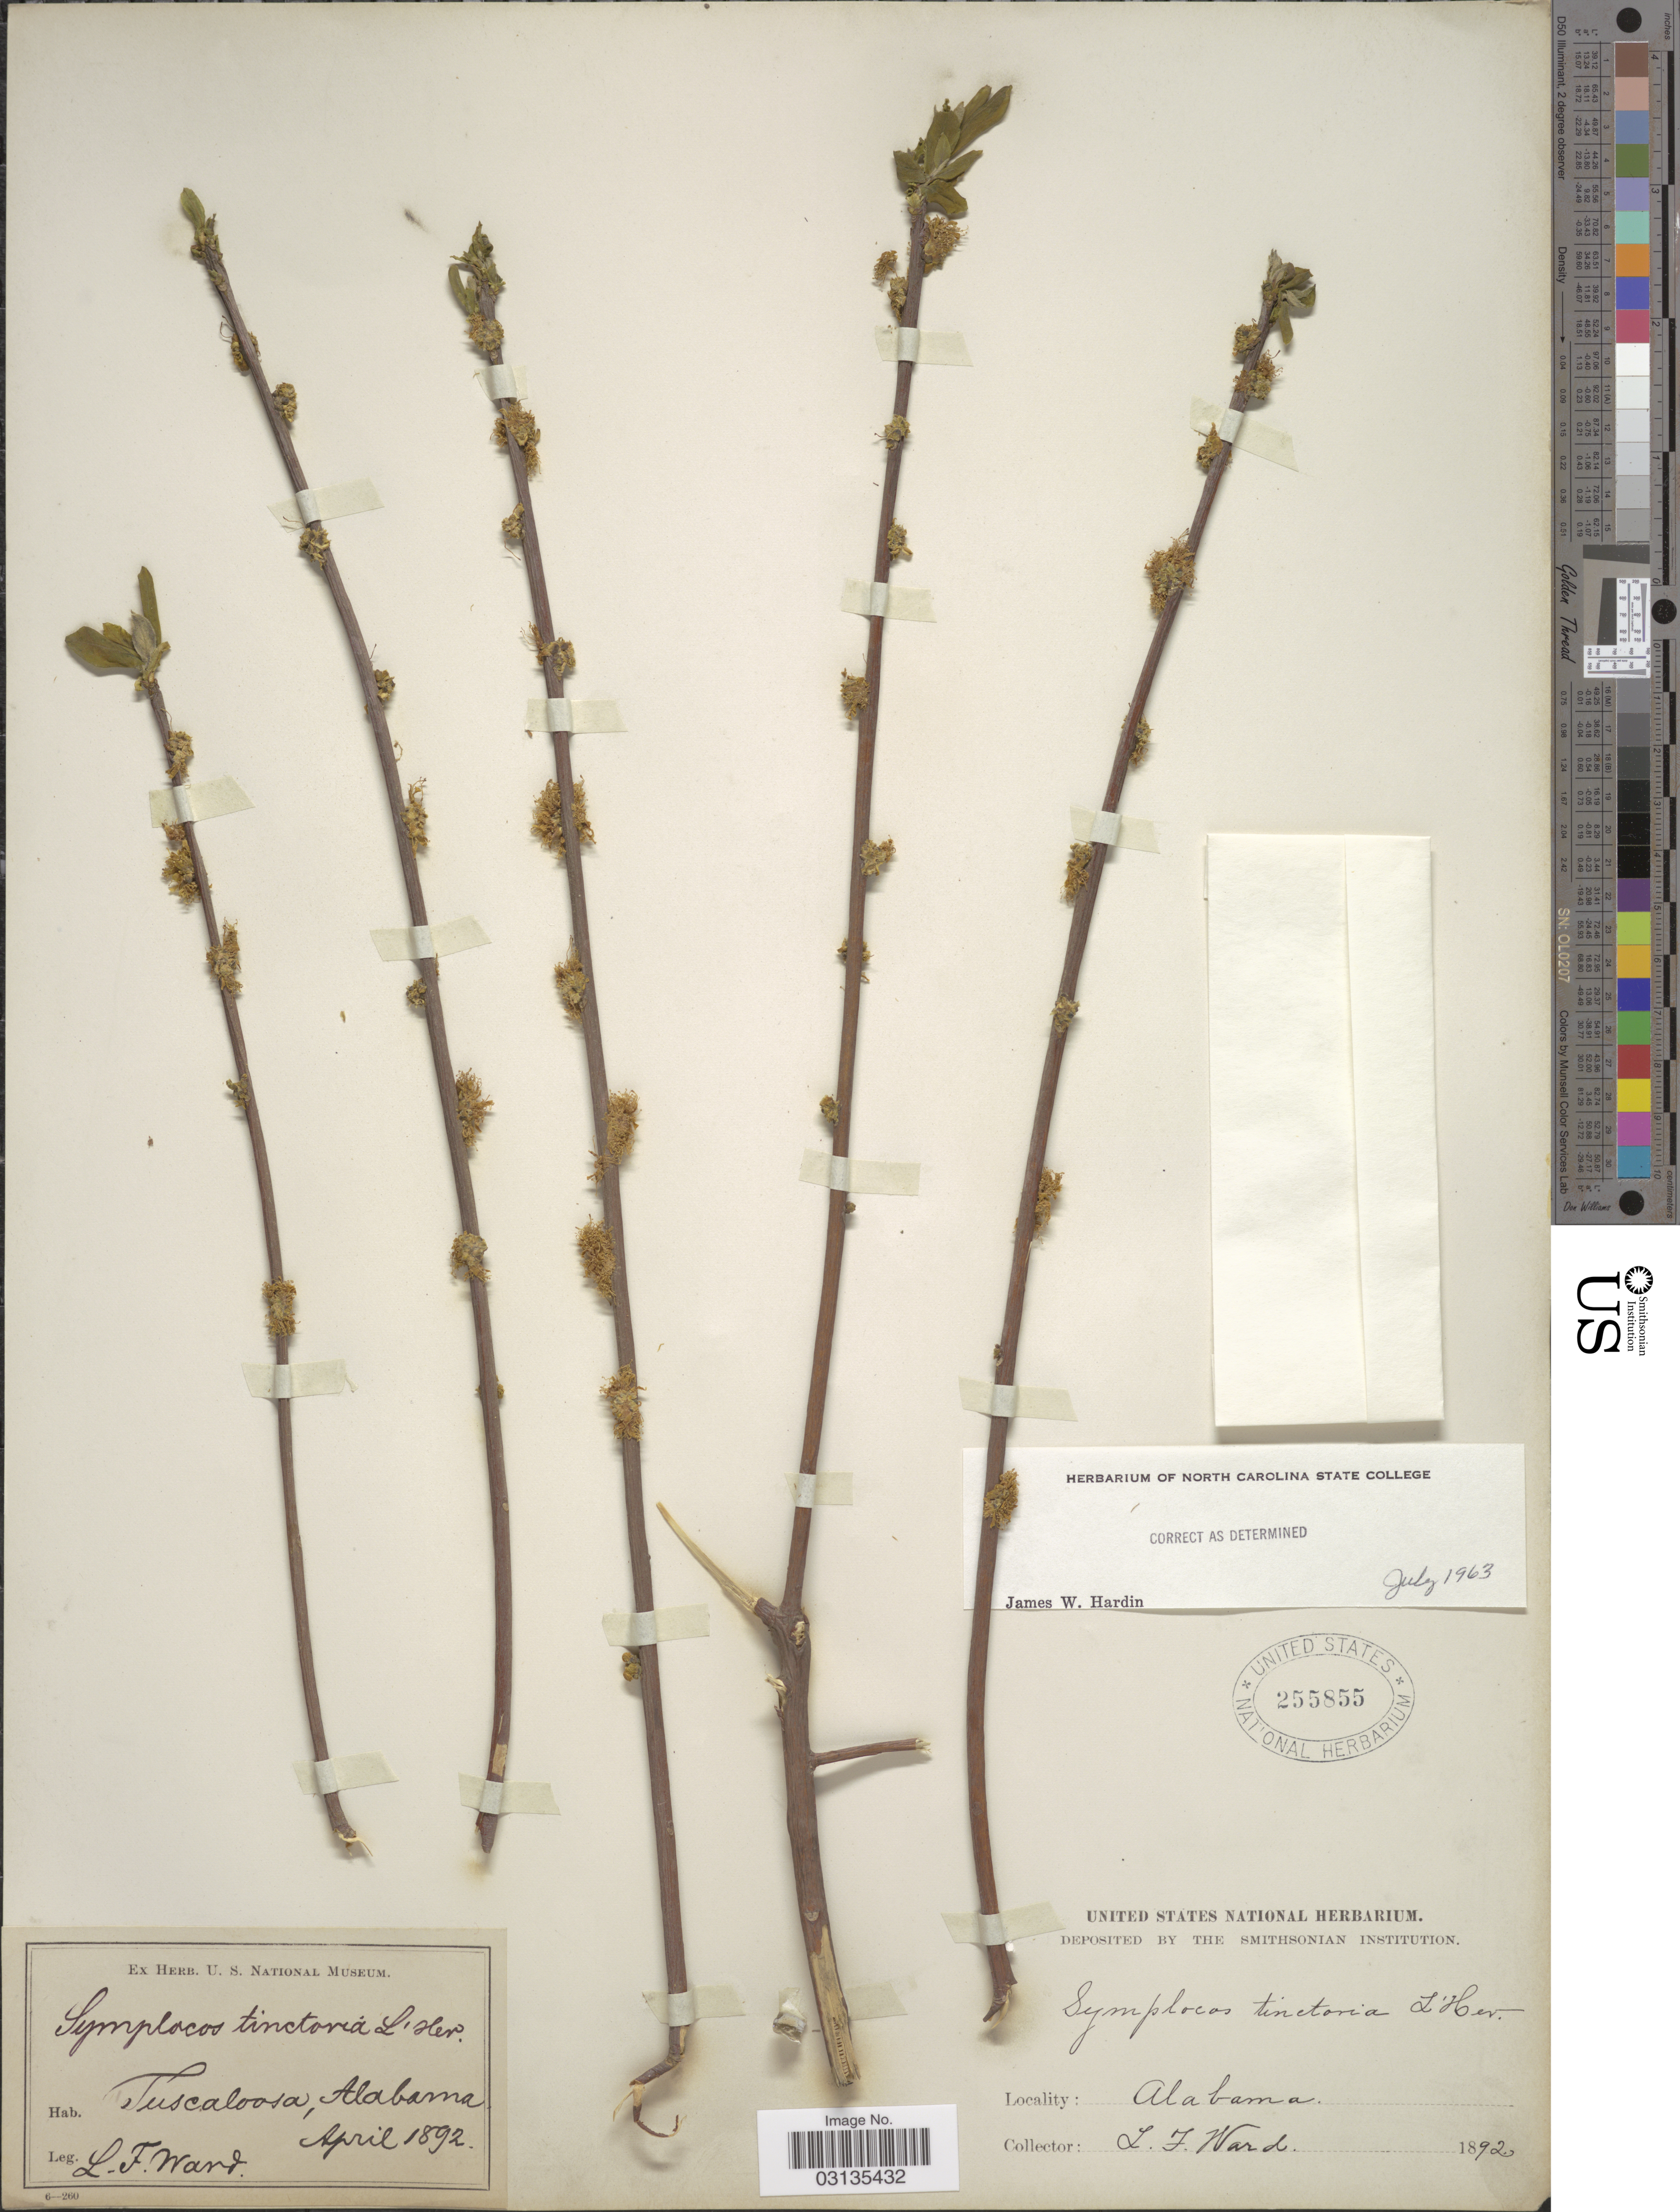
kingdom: Plantae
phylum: Tracheophyta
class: Magnoliopsida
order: Ericales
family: Symplocaceae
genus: Symplocos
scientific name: Symplocos tinctoria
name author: (L.) L'Hér.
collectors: L. Ward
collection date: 1892-04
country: United States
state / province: Alabama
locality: Tuscaloosa.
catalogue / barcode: US 255855